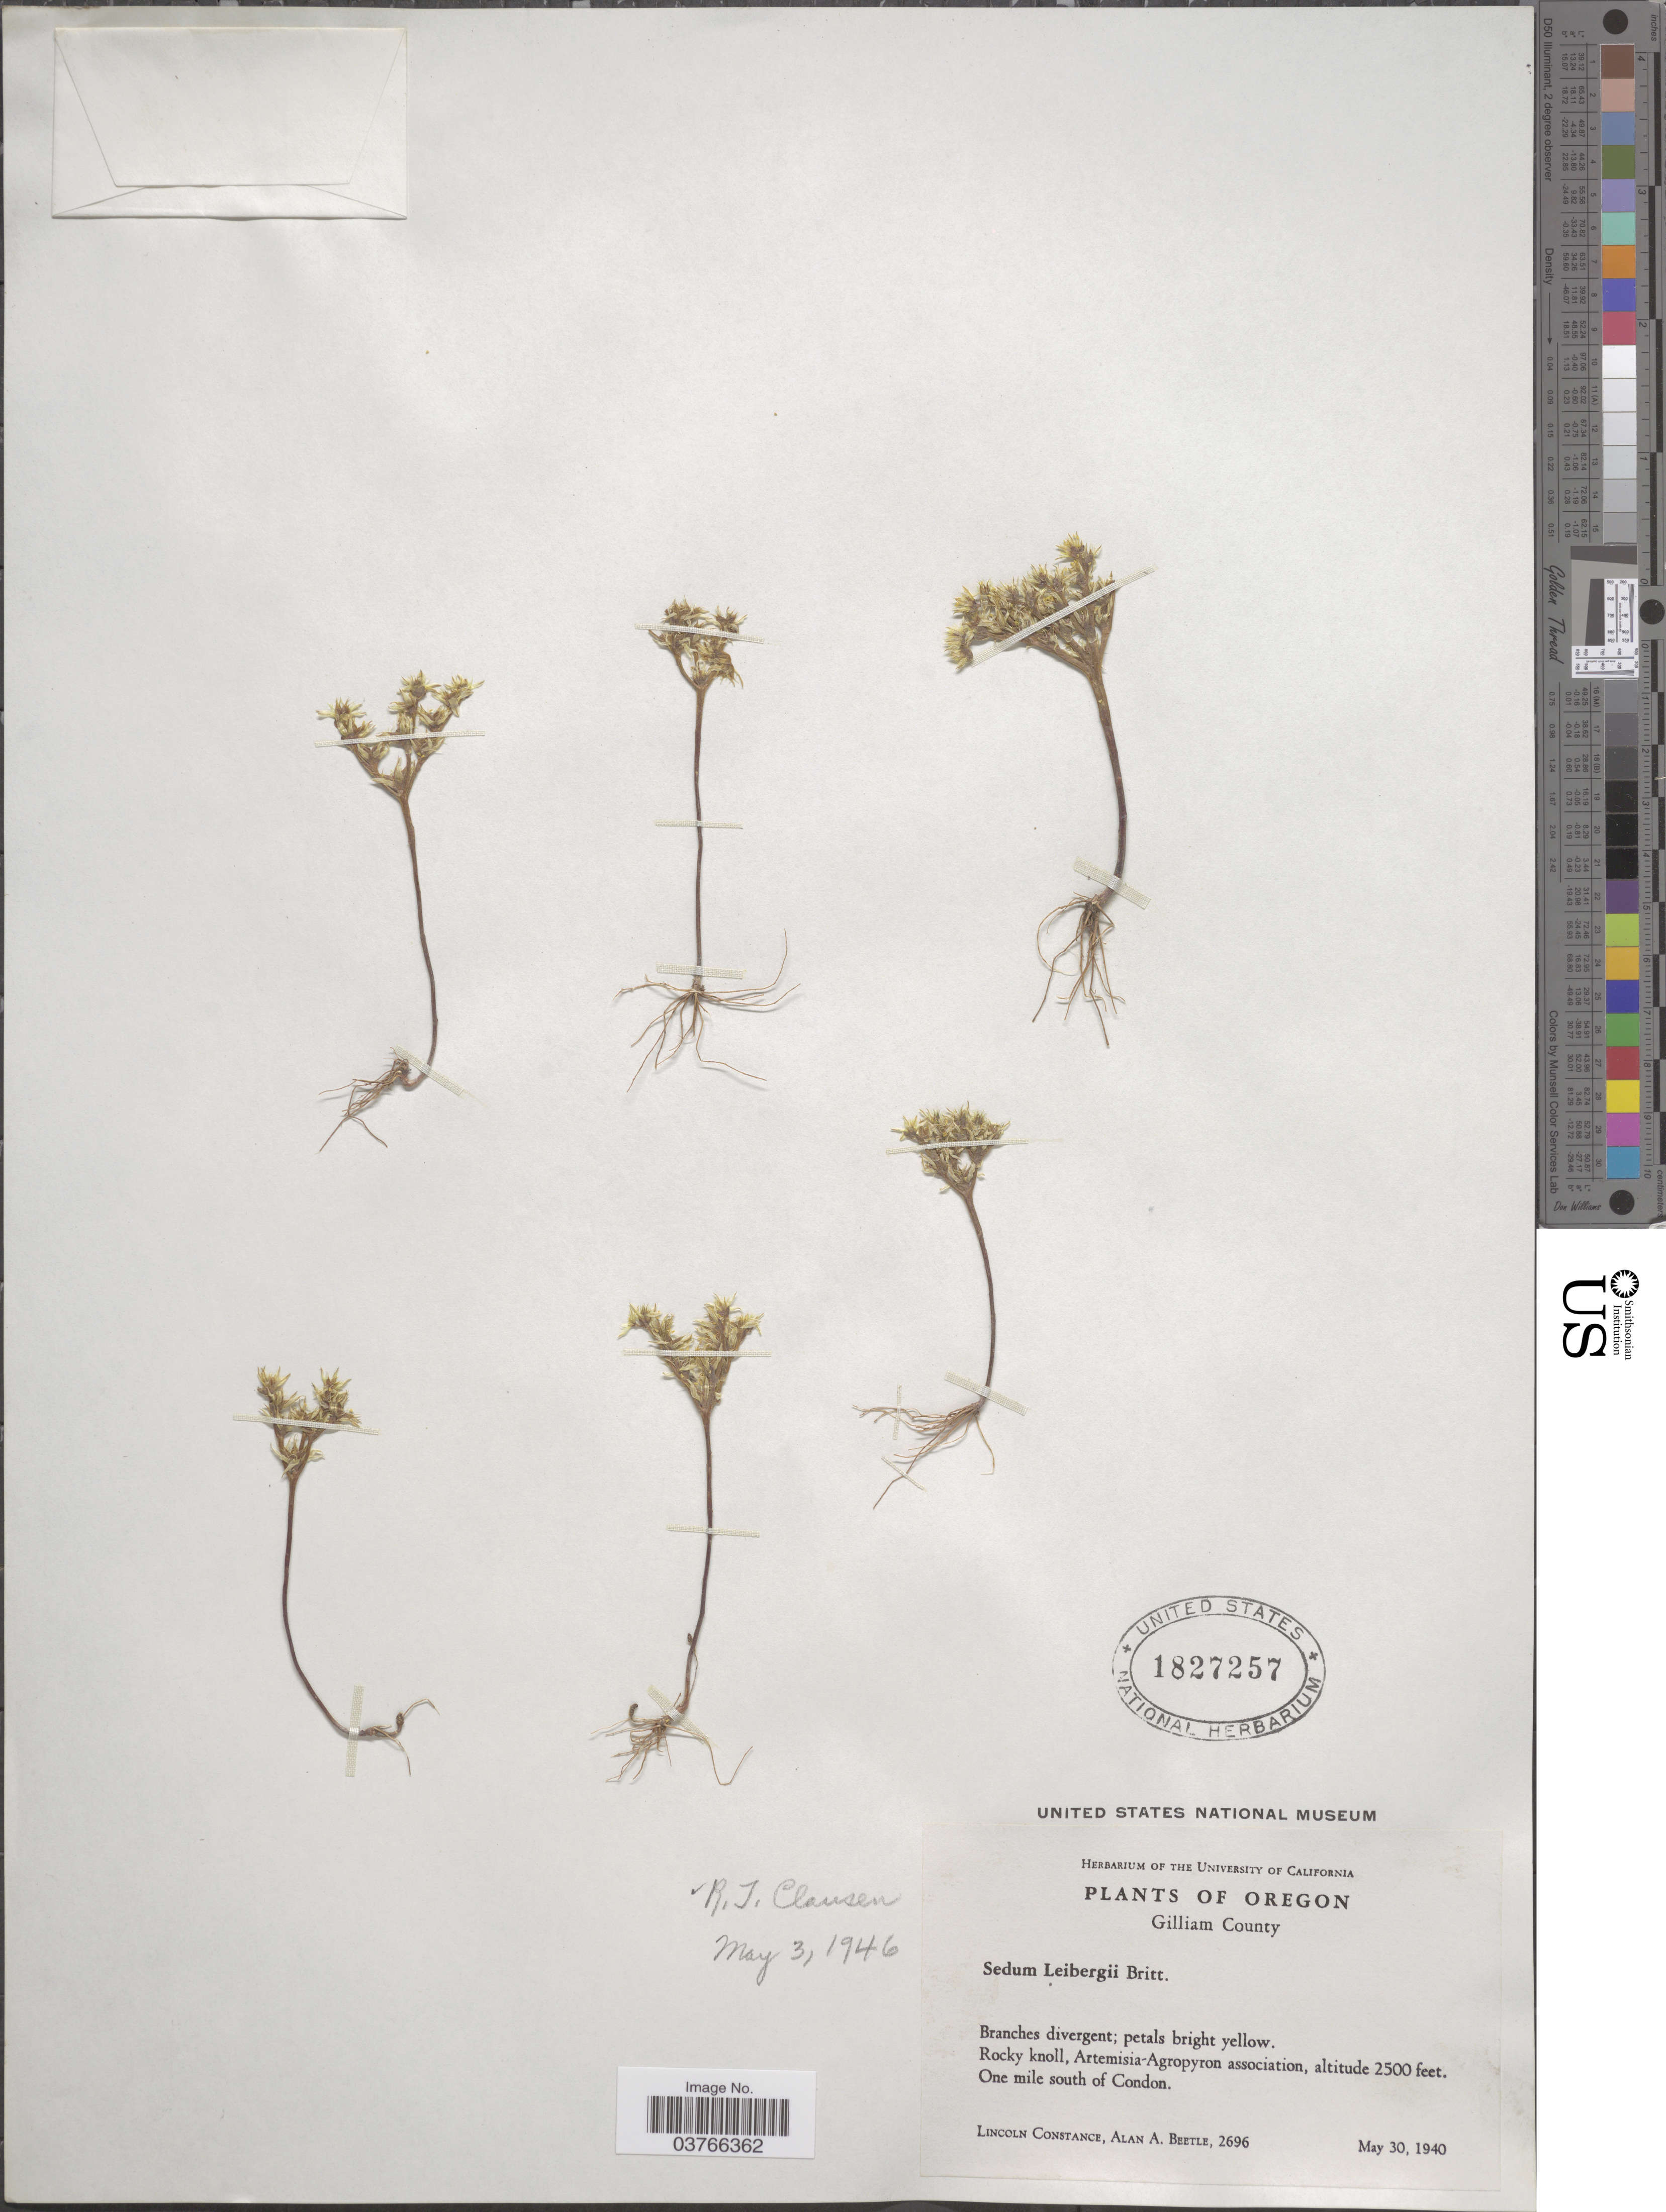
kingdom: Plantae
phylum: Tracheophyta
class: Magnoliopsida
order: Saxifragales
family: Crassulaceae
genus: Sedum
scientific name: Sedum leibergii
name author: Britton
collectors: L. Constance & A. A. Beetle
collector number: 2696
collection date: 1940-05-30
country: United States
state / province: Oregon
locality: Gilliam County. One mile south of Condon.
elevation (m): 762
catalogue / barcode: US 1827257